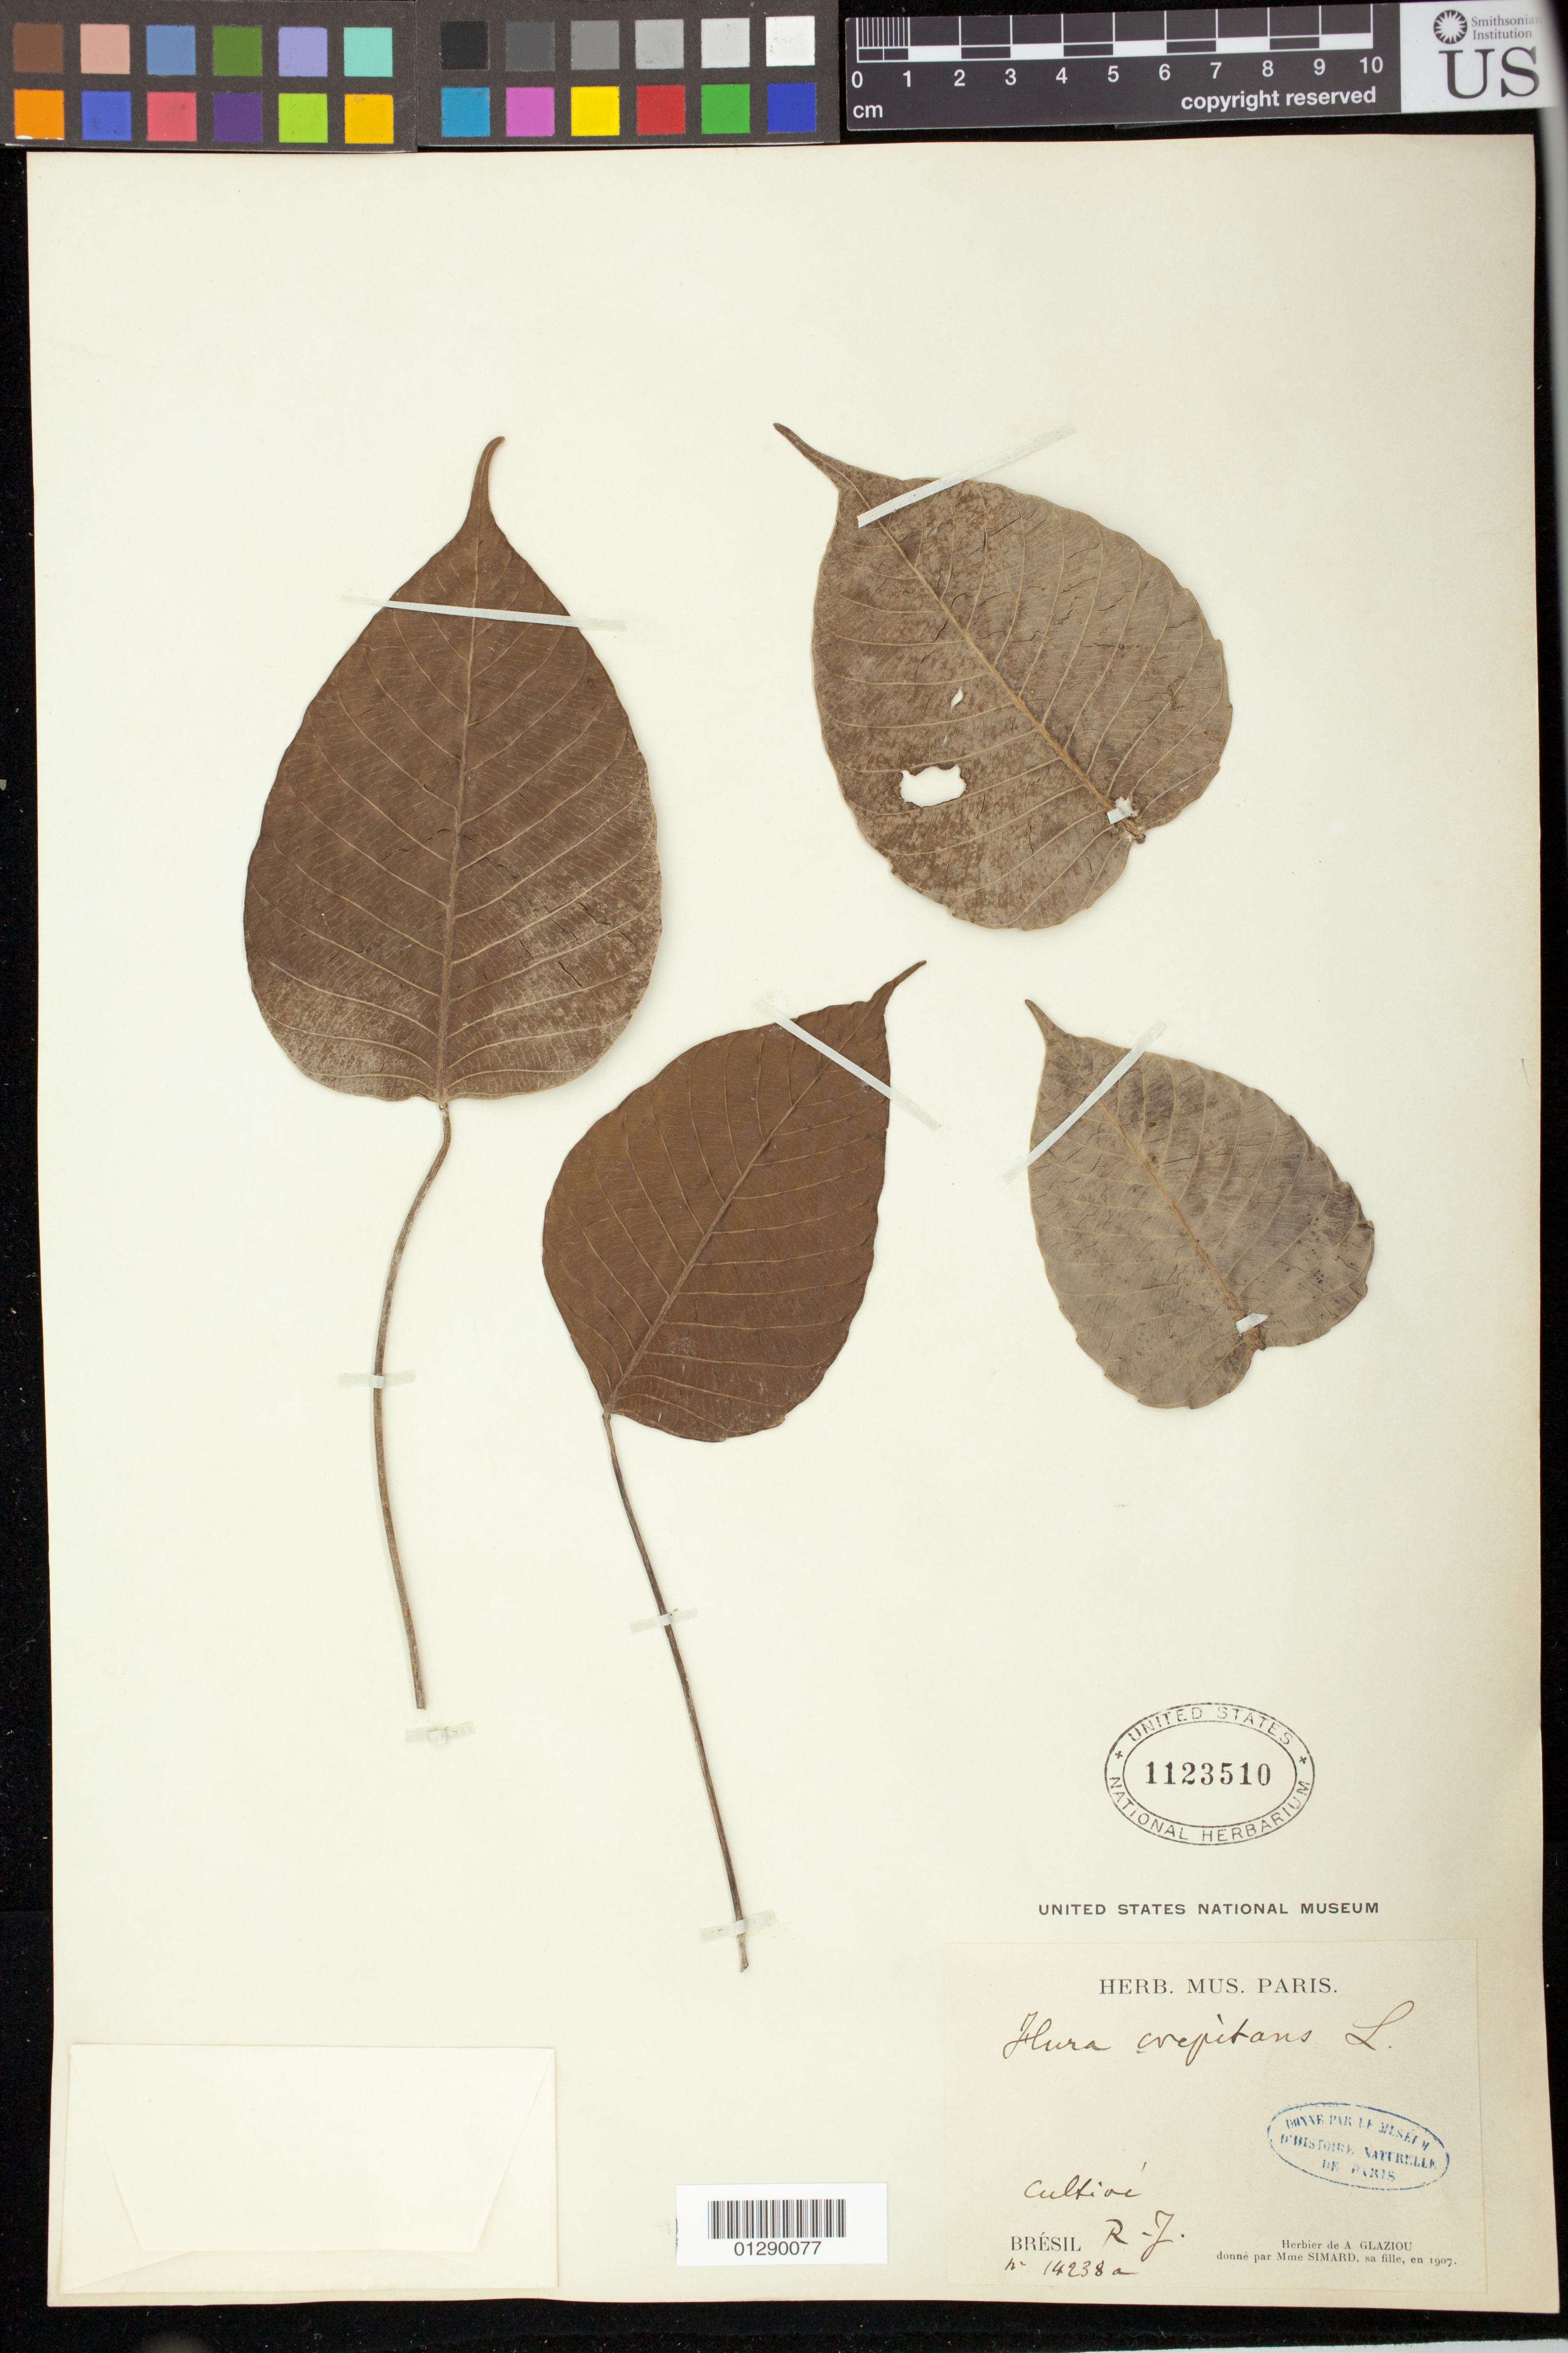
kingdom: Plantae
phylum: Tracheophyta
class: Magnoliopsida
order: Malpighiales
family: Euphorbiaceae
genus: Hura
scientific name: Hura crepitans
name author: L.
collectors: -. Simard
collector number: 14238A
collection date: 1907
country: Brazil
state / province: Rio de Janeiro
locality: Rio de Janiero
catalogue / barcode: US 1123510